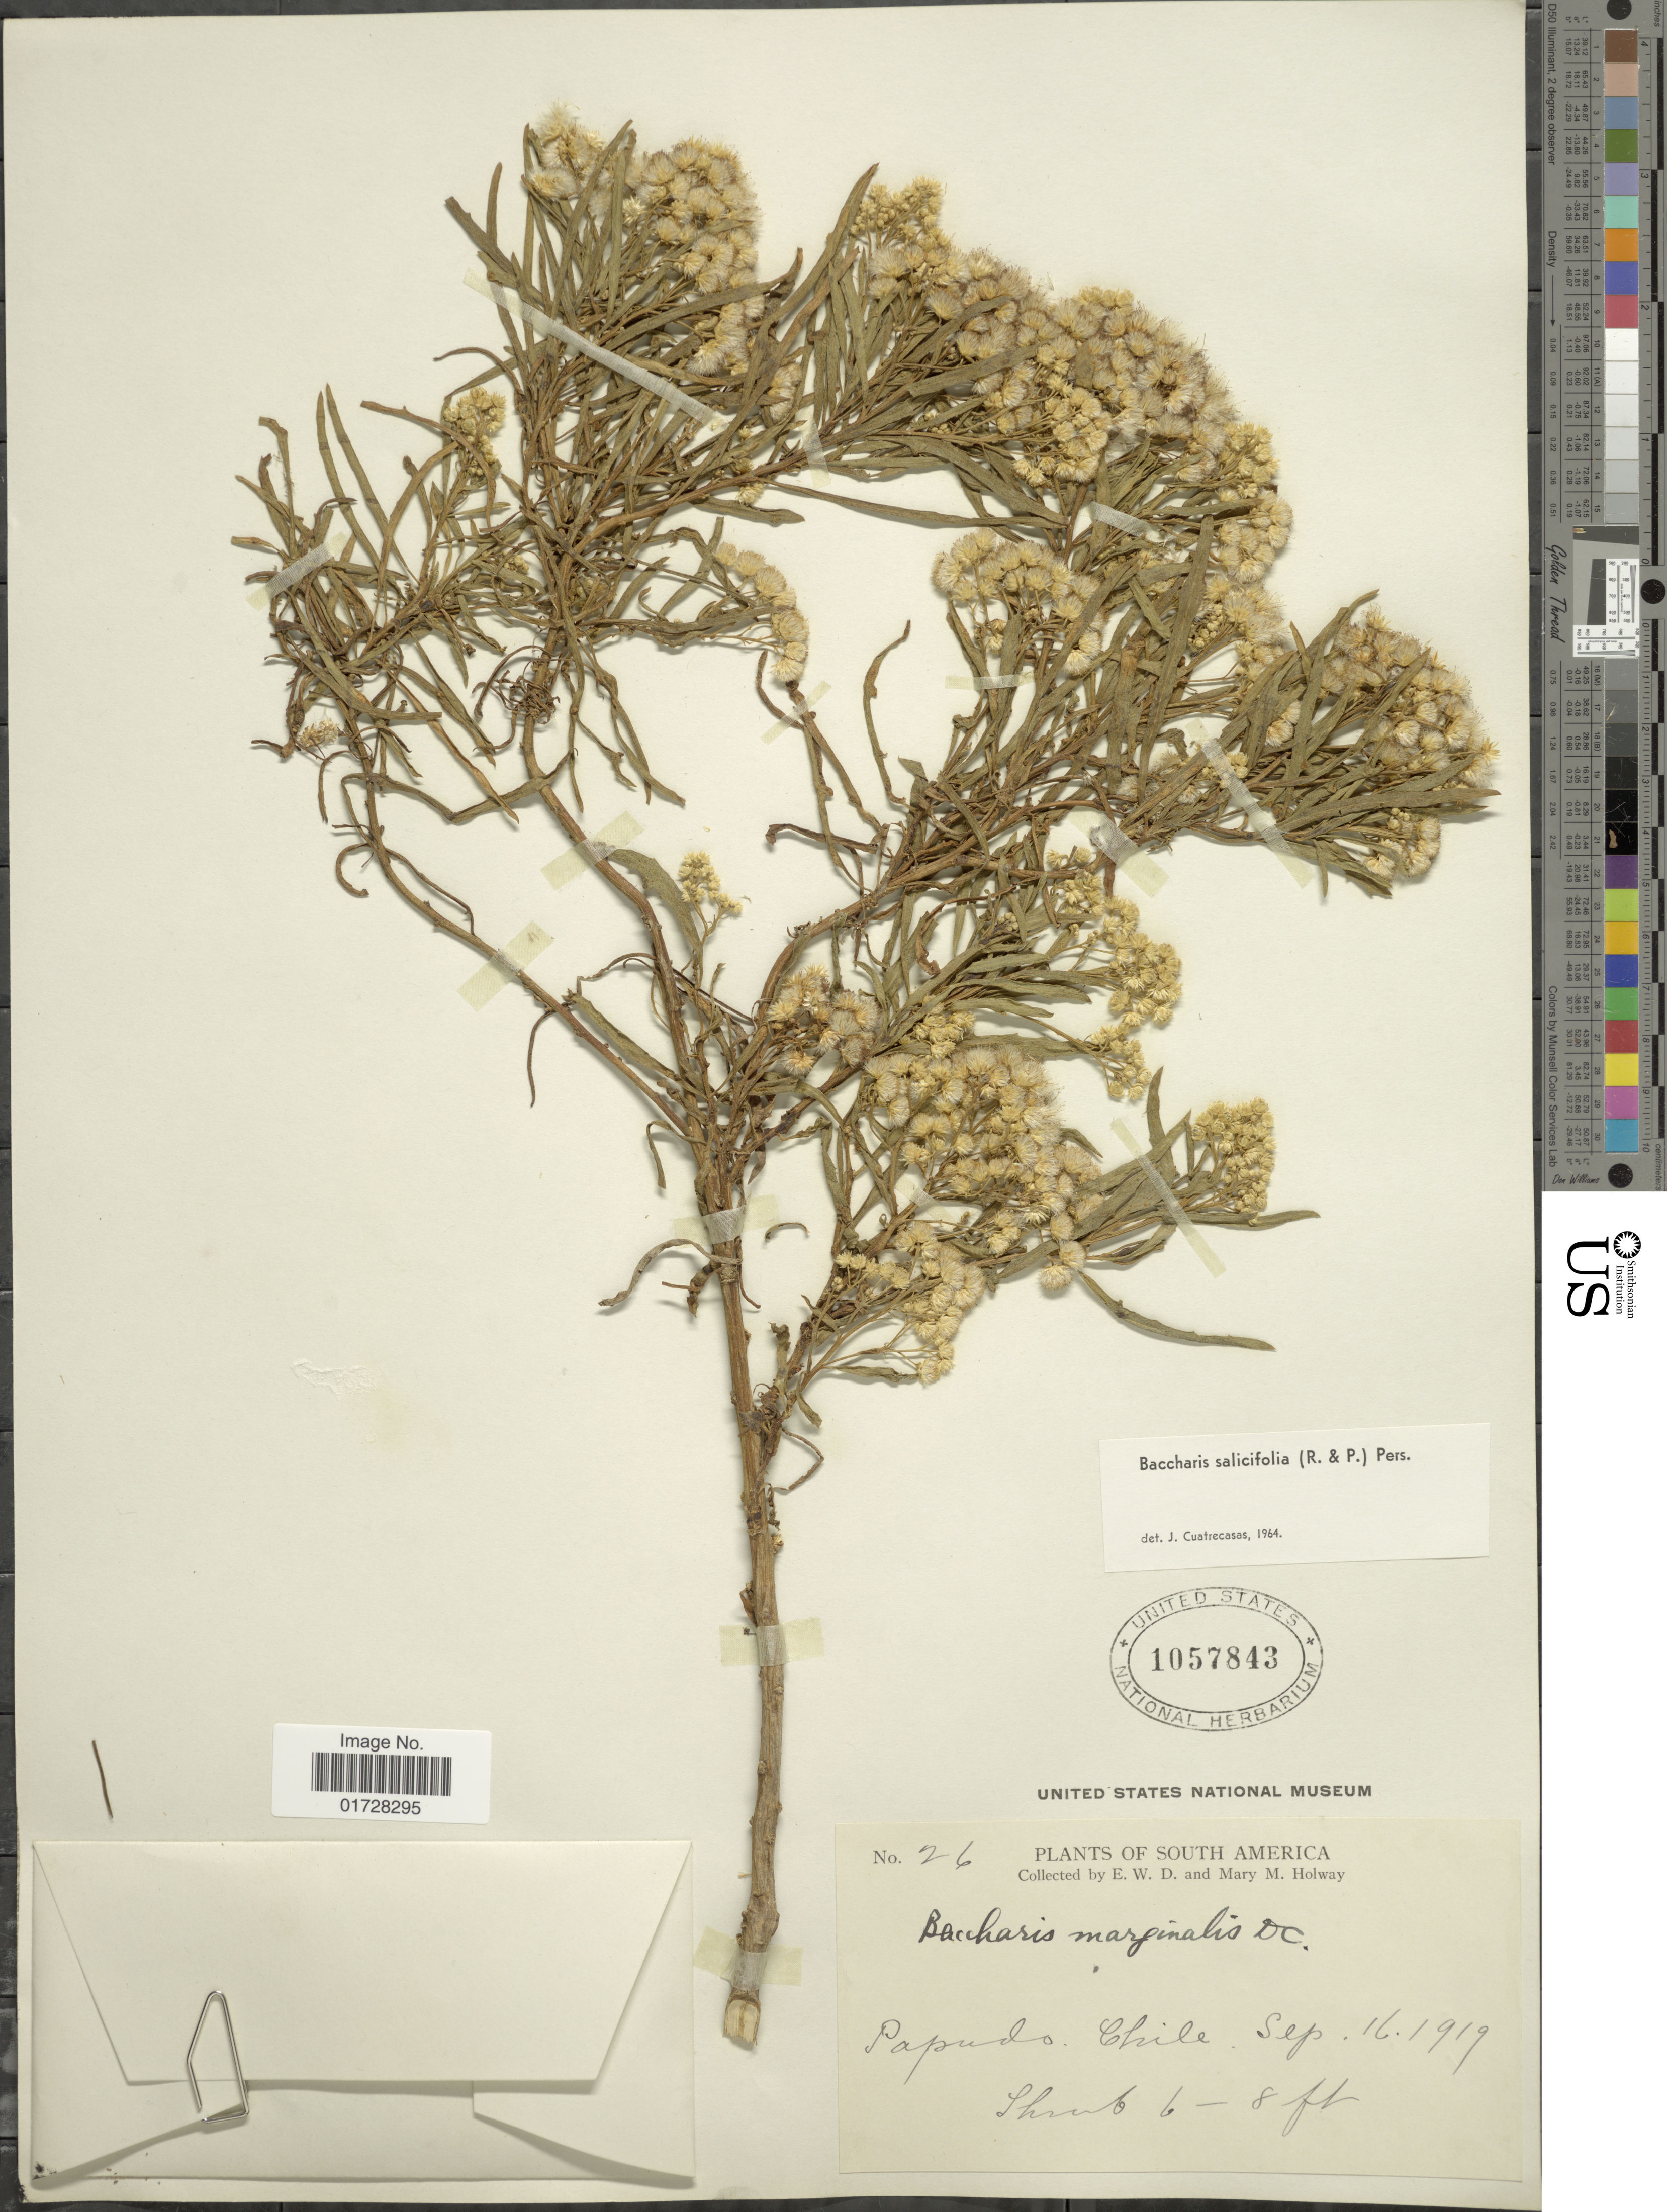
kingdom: Plantae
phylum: Tracheophyta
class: Magnoliopsida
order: Asterales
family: Asteraceae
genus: Baccharis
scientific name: Baccharis salicifolia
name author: (Ruiz & Pav.) Pers.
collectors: E. W. D. Holway & M. M. Holway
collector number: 26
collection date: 1919-09-16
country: Chile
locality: South America, Papudo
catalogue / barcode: US 1057843